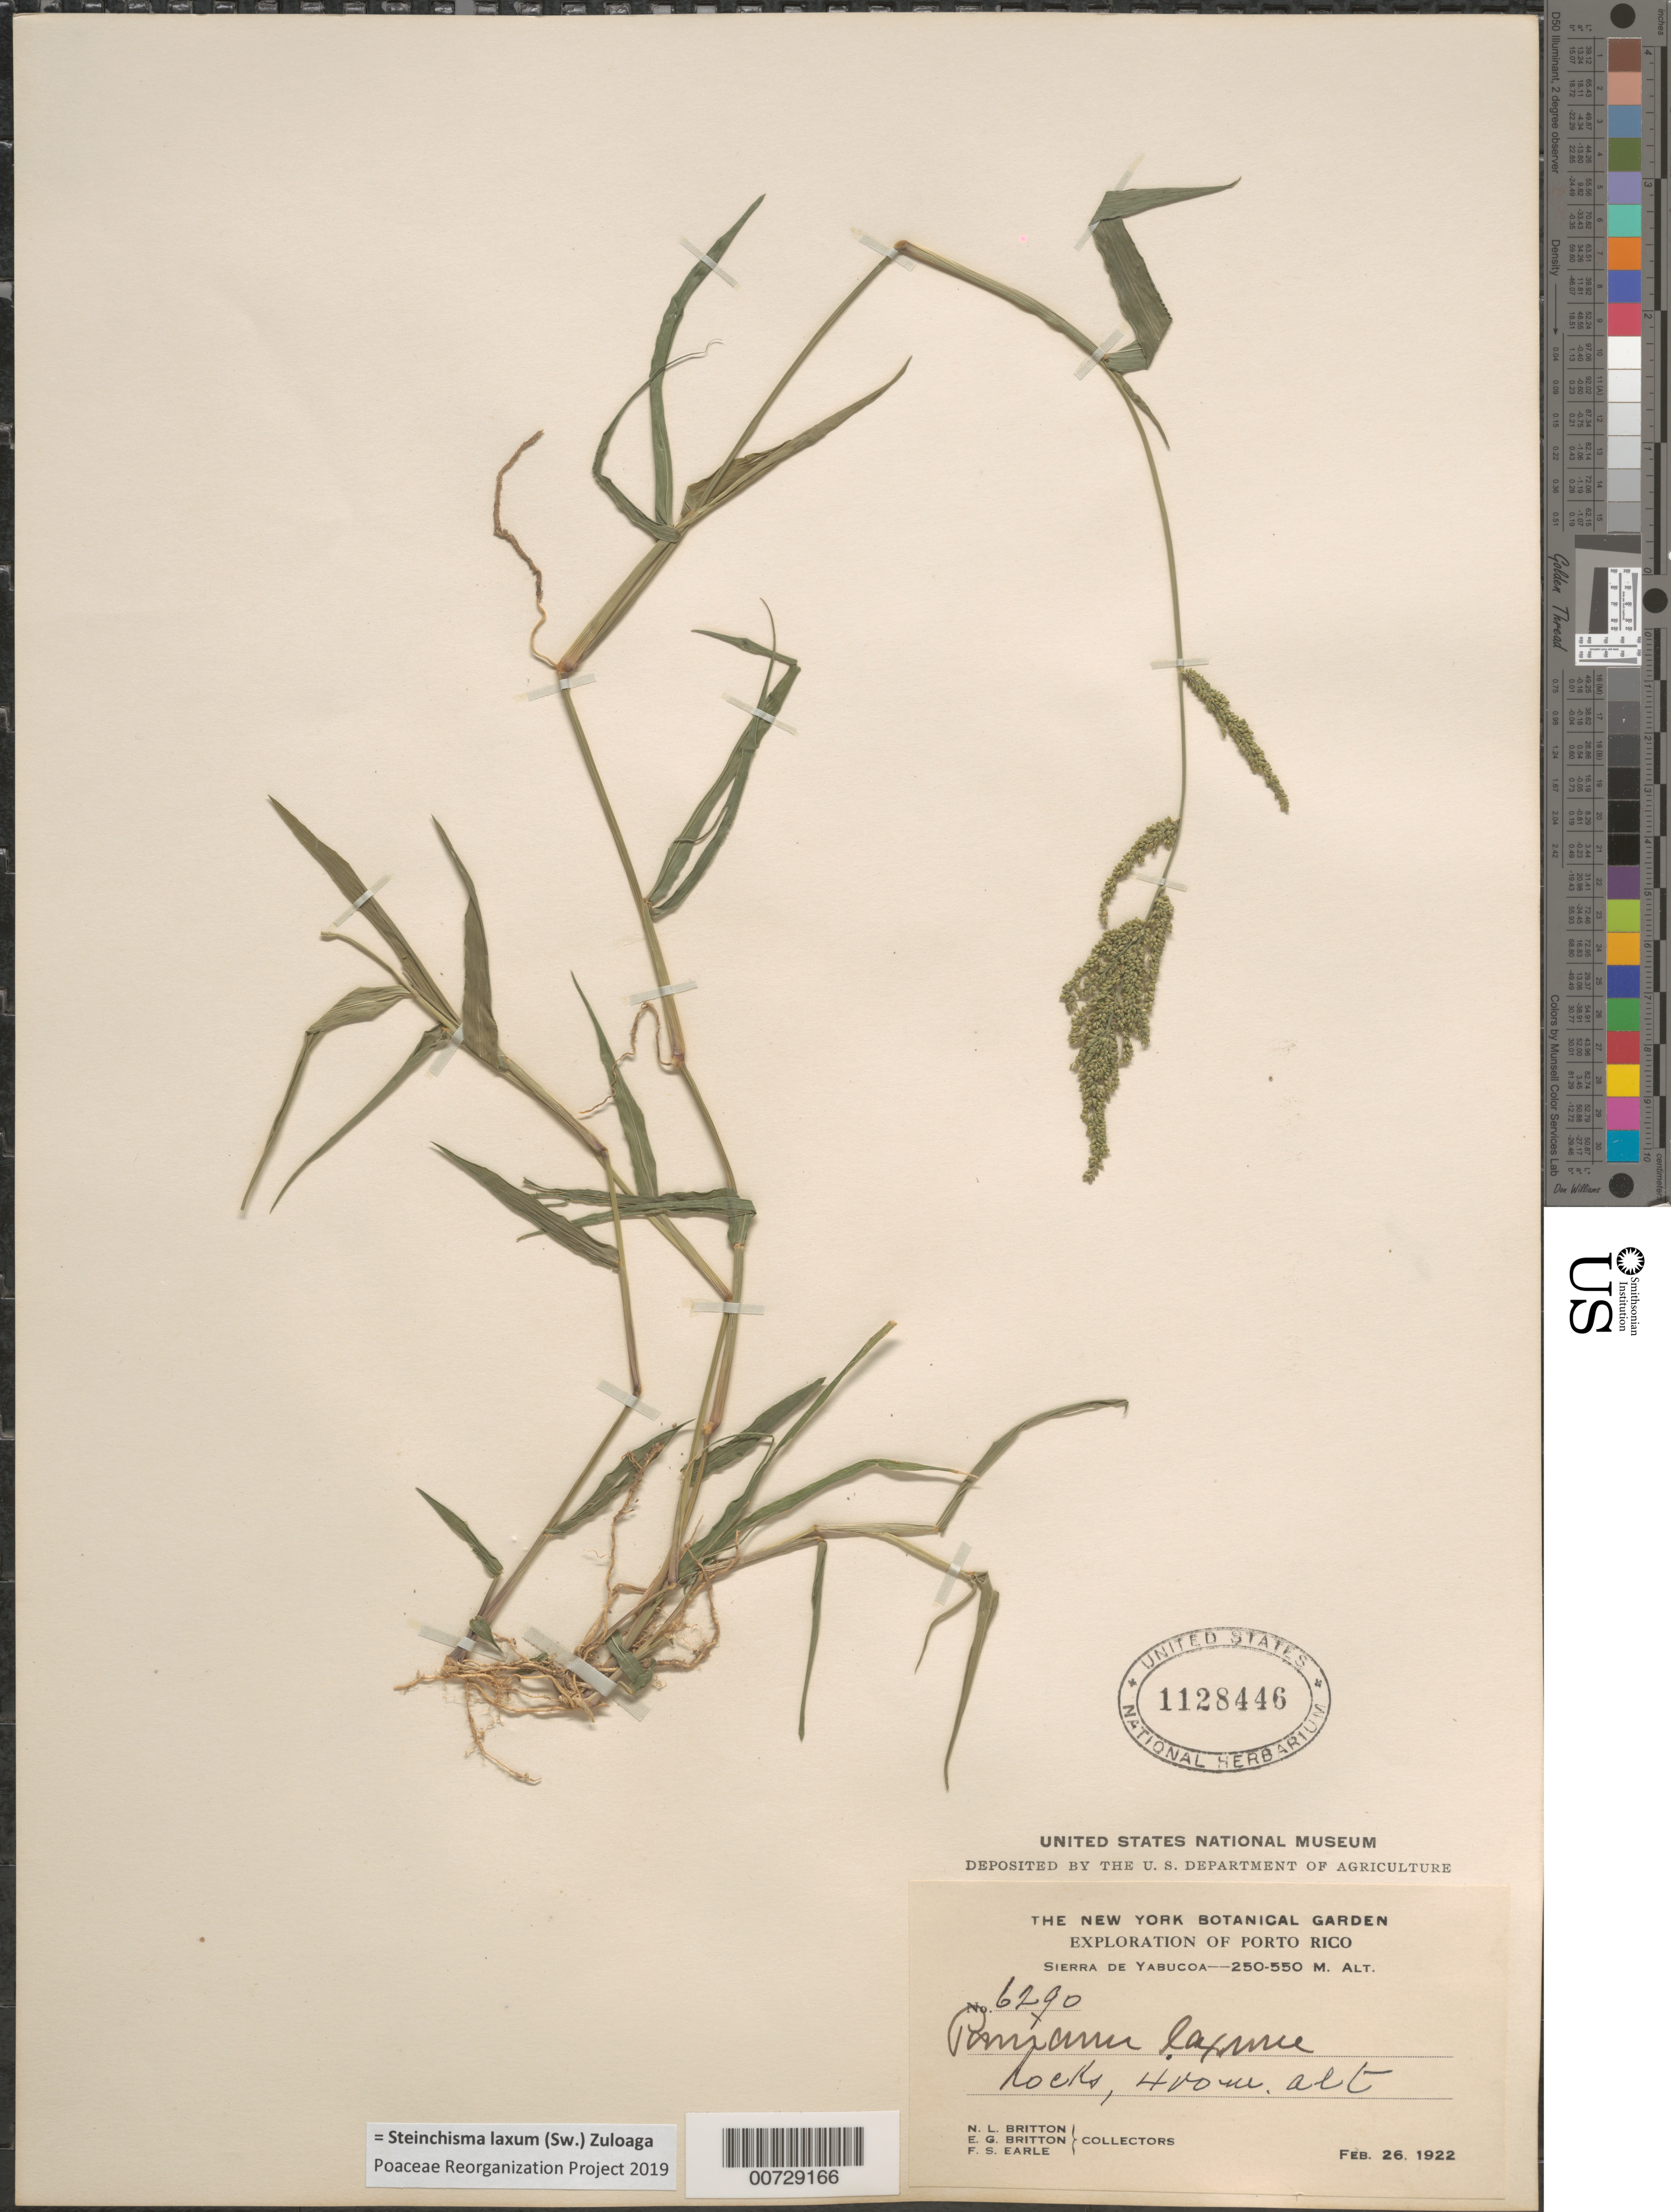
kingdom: Plantae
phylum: Tracheophyta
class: Liliopsida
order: Poales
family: Poaceae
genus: Steinchisma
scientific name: Steinchisma laxum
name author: (Sw.) Zuloaga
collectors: N. Britton, E. G. Britton & F. S. Earle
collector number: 6290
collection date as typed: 26 Feb 1922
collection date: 1922-02-26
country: Puerto Rico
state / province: Yabucoa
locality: Sierra de Yabucoa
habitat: Rocks, at 400 m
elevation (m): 250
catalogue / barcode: US 1128446